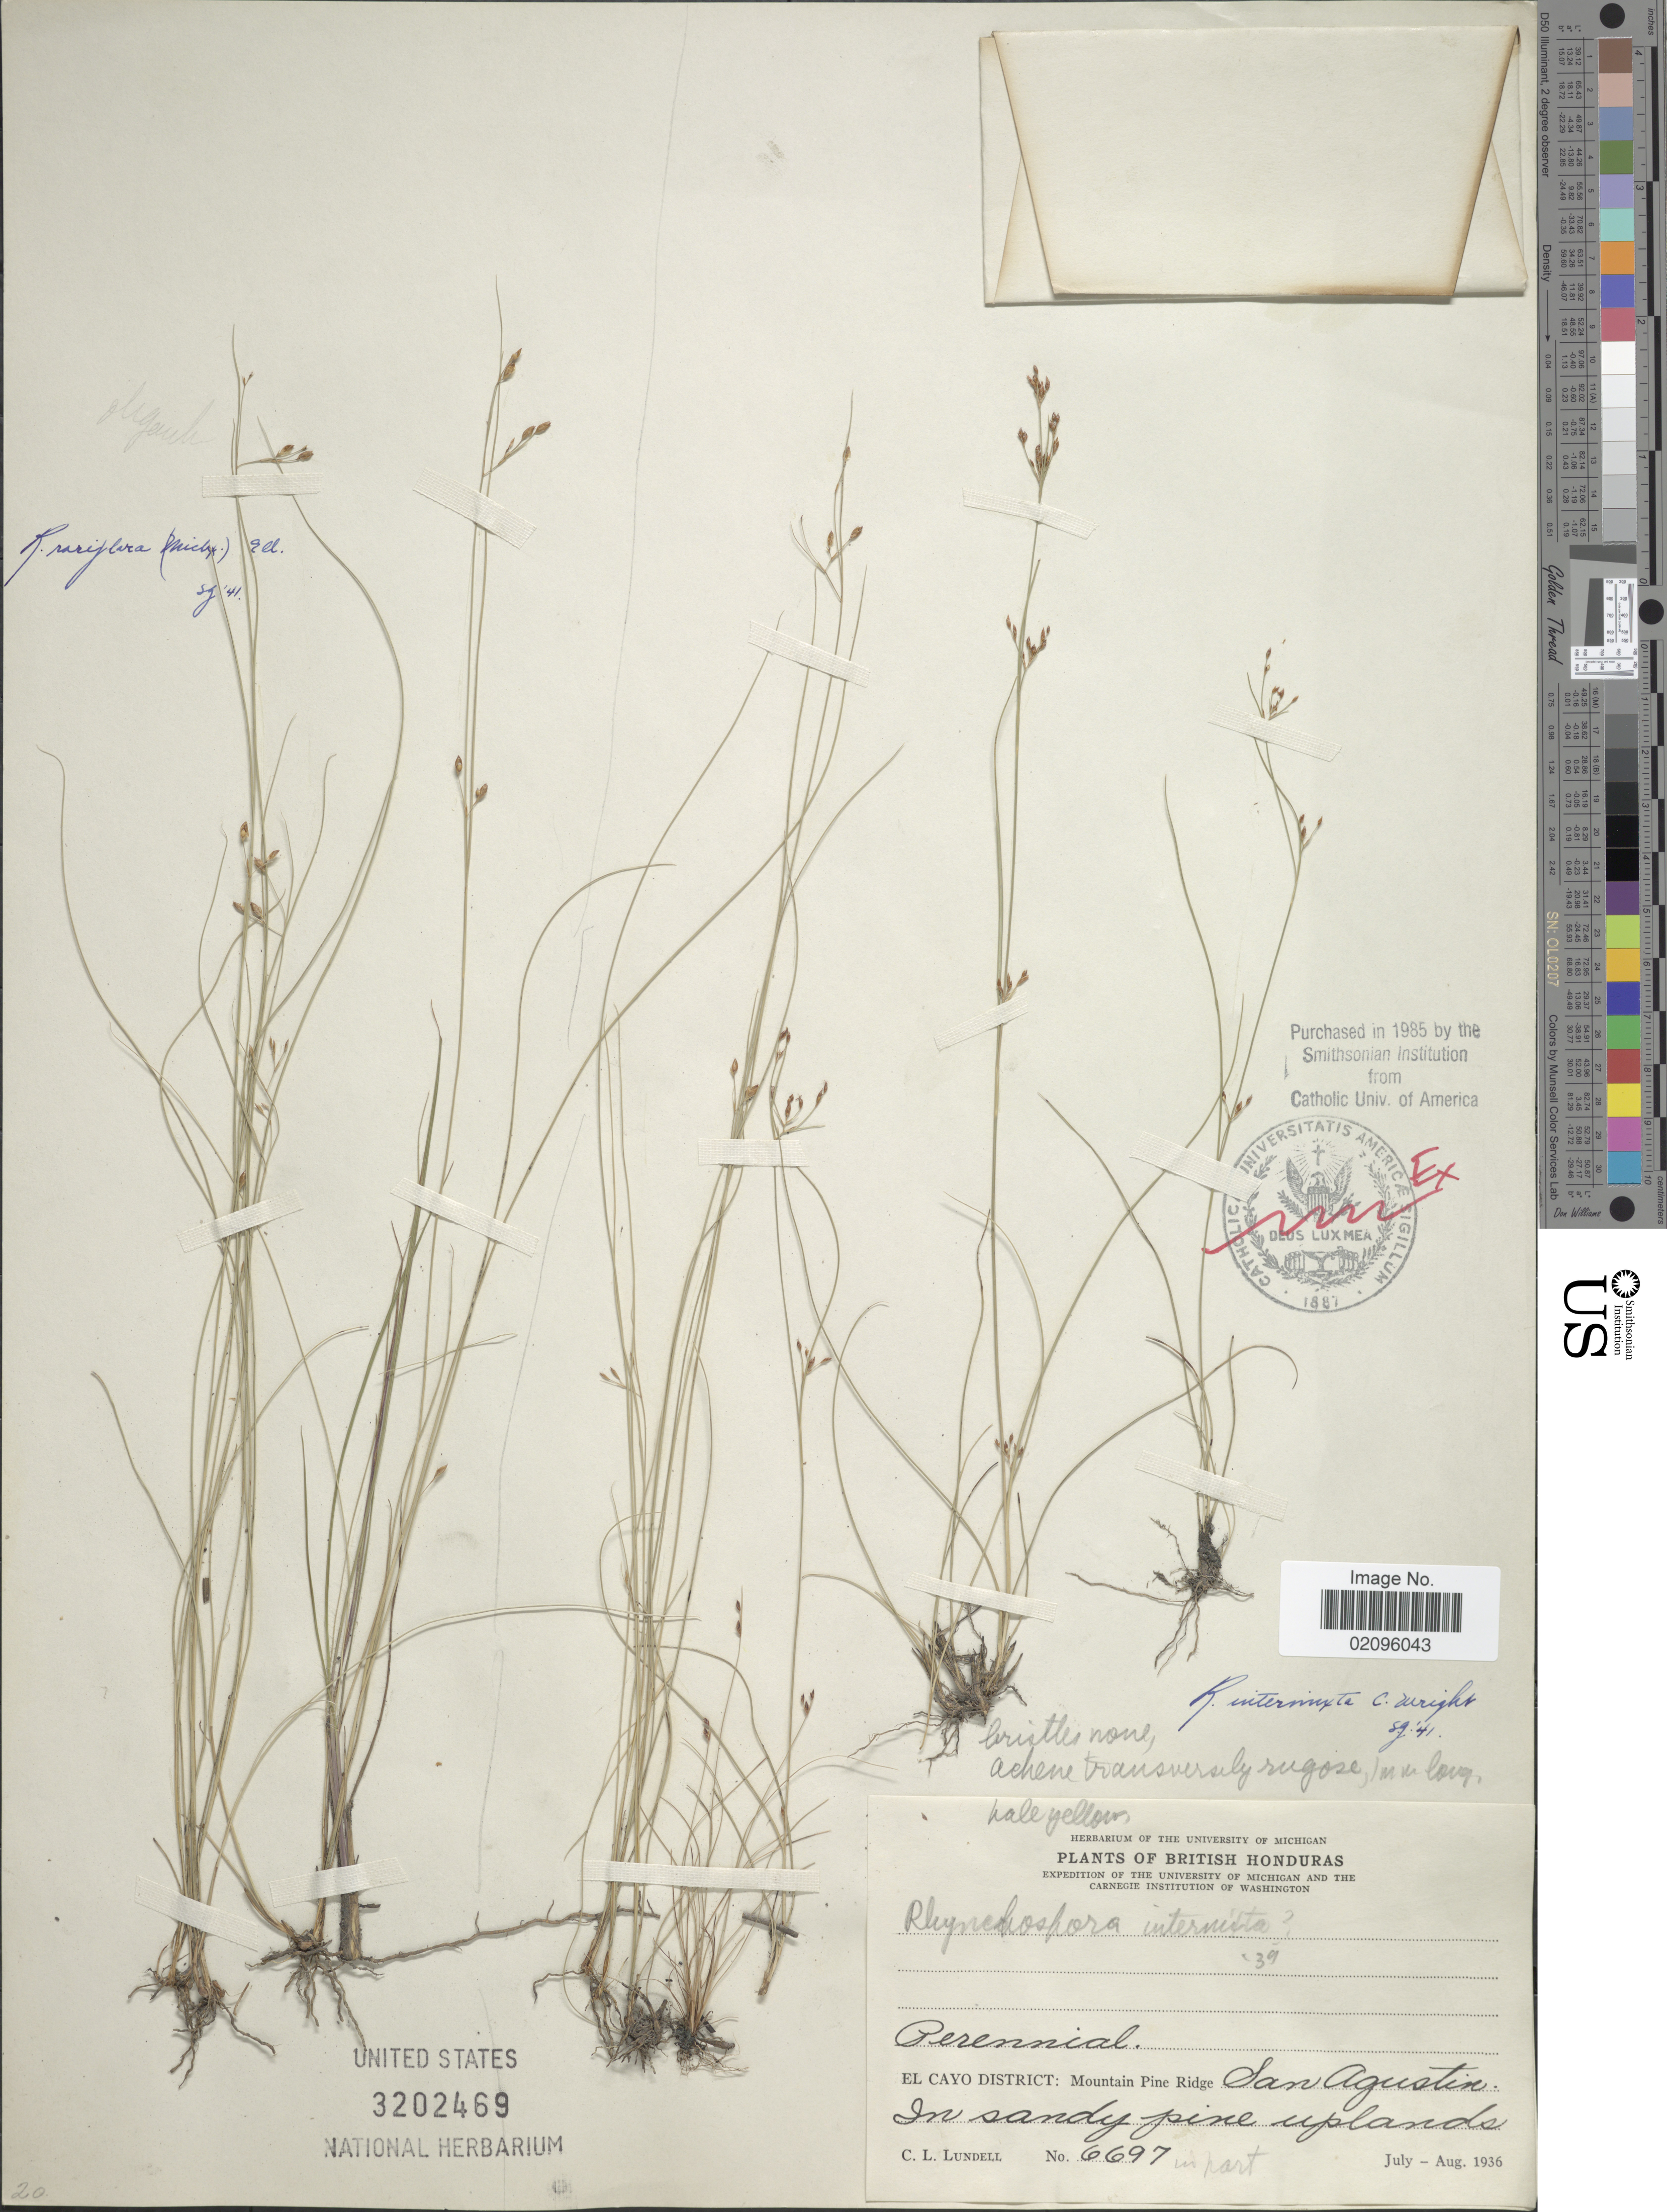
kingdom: Plantae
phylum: Tracheophyta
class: Liliopsida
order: Poales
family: Cyperaceae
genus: Rhynchospora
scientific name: Rhynchospora intermixta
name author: C. Wright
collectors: C. L. Lundell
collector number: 6697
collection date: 1936-07/1936-08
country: Belize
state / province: Cayo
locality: British Honduras, El Cayo District: Mountain Pine Ridge San Augustin, in sandy pine uplands.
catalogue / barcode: US 3202469